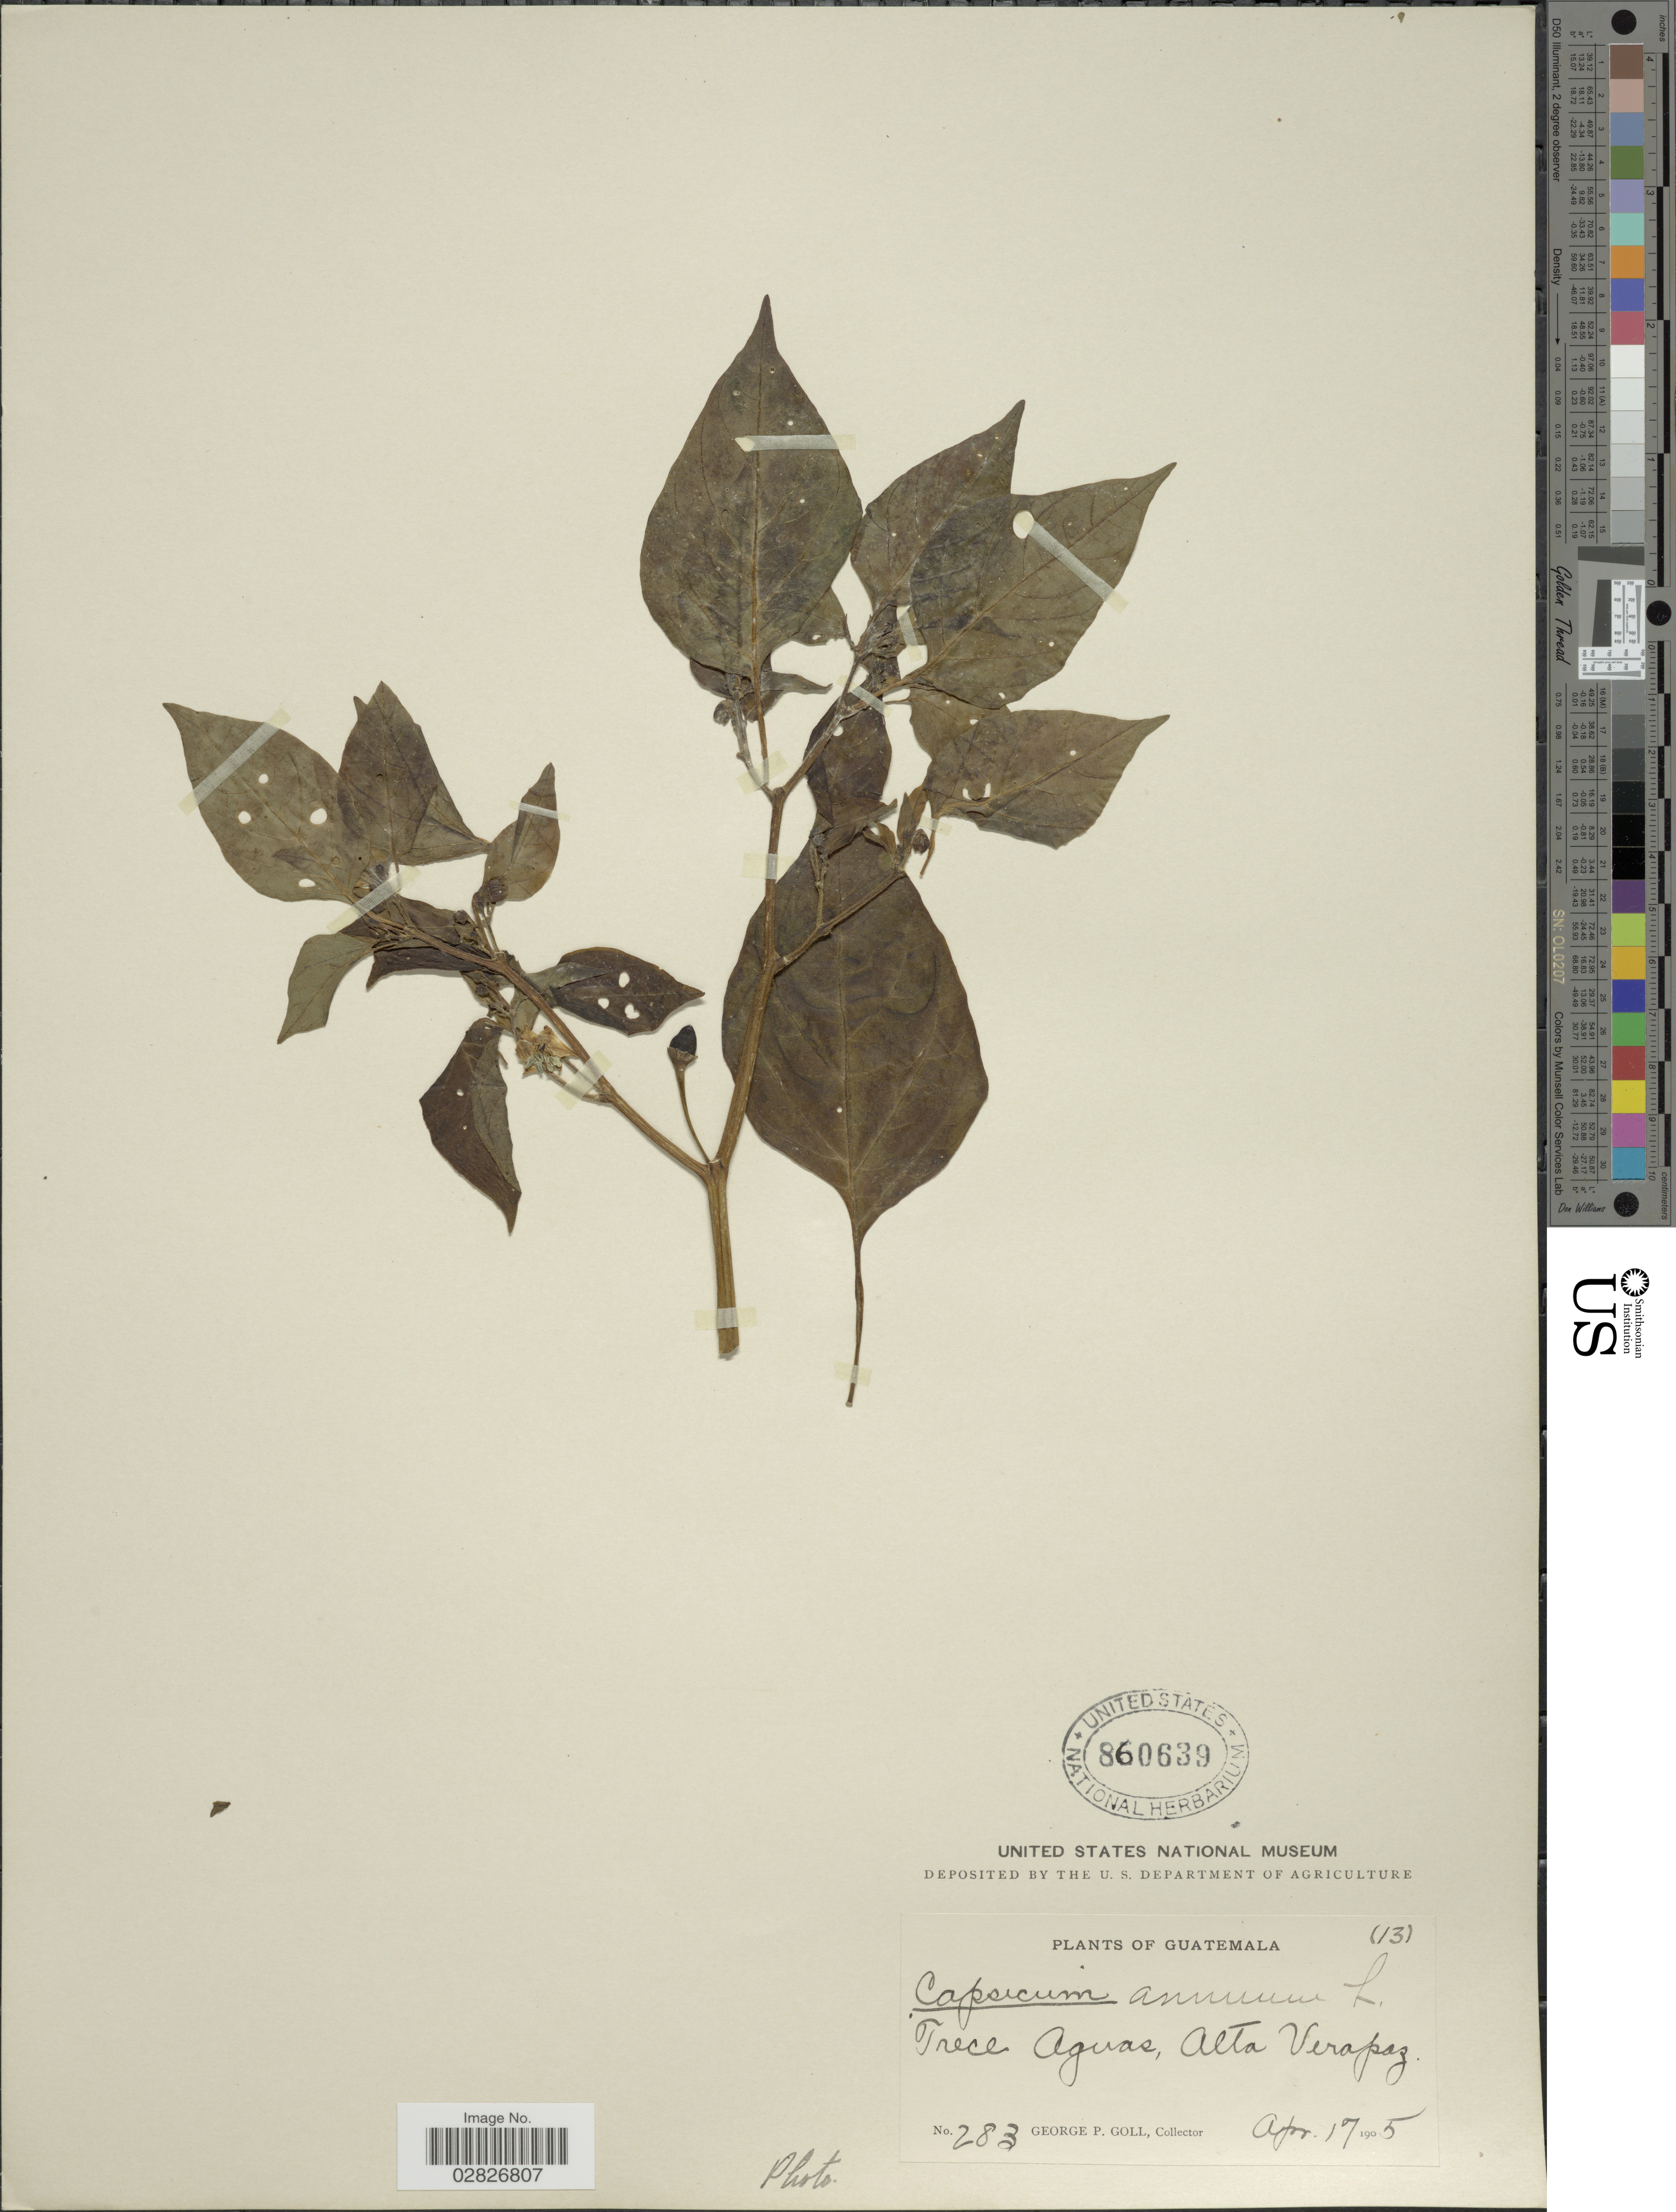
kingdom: Plantae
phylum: Tracheophyta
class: Magnoliopsida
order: Solanales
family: Solanaceae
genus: Capsicum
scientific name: Capsicum annuum 'Habanero'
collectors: G. P. Goll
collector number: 283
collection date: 1905-04-17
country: Guatemala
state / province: Alta Verapaz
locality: Trece Aguas.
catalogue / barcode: US 860639